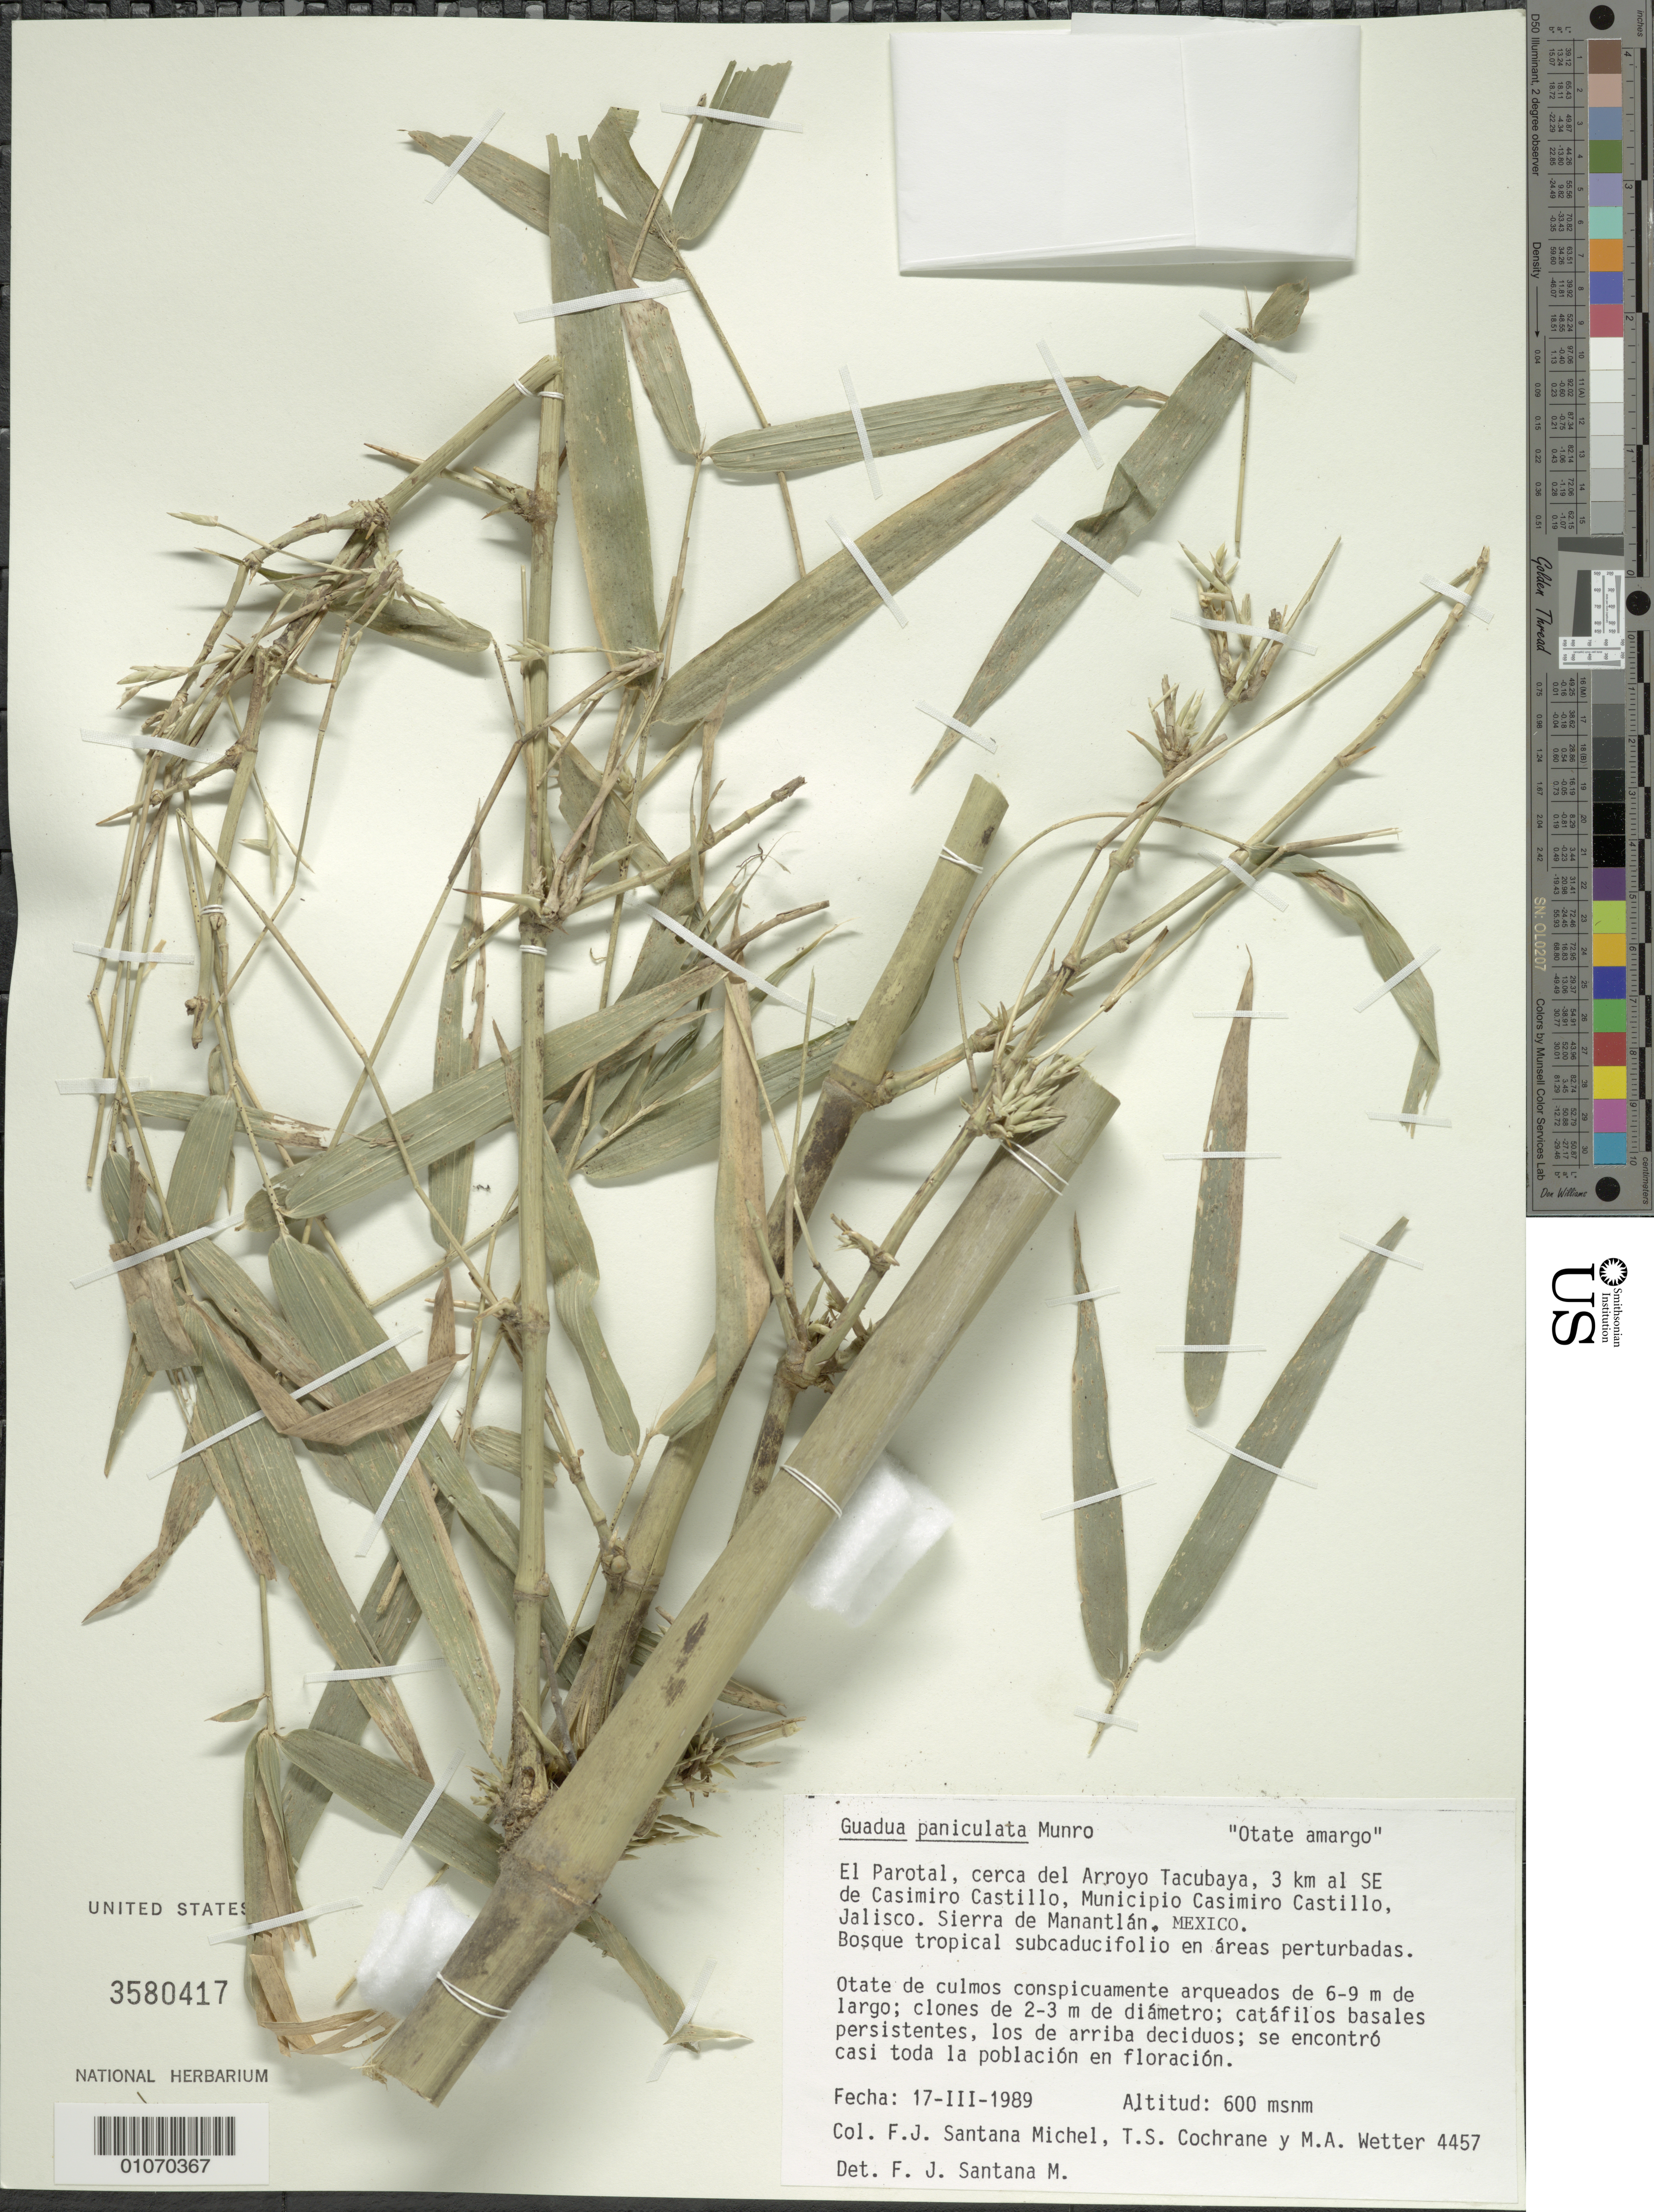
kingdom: Plantae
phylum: Tracheophyta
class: Liliopsida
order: Poales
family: Poaceae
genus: Guadua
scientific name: Guadua paniculata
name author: Munro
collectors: F. J. Santana M., T. Cochrane & M. Wetter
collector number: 4457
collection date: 1989-03-17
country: Mexico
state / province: Jalisco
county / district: Casimiro Castillo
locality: El Parotal, cerca del Arroyo Tacubaya, 3 km al SE de Casimio Castillo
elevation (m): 600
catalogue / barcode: US 3580417